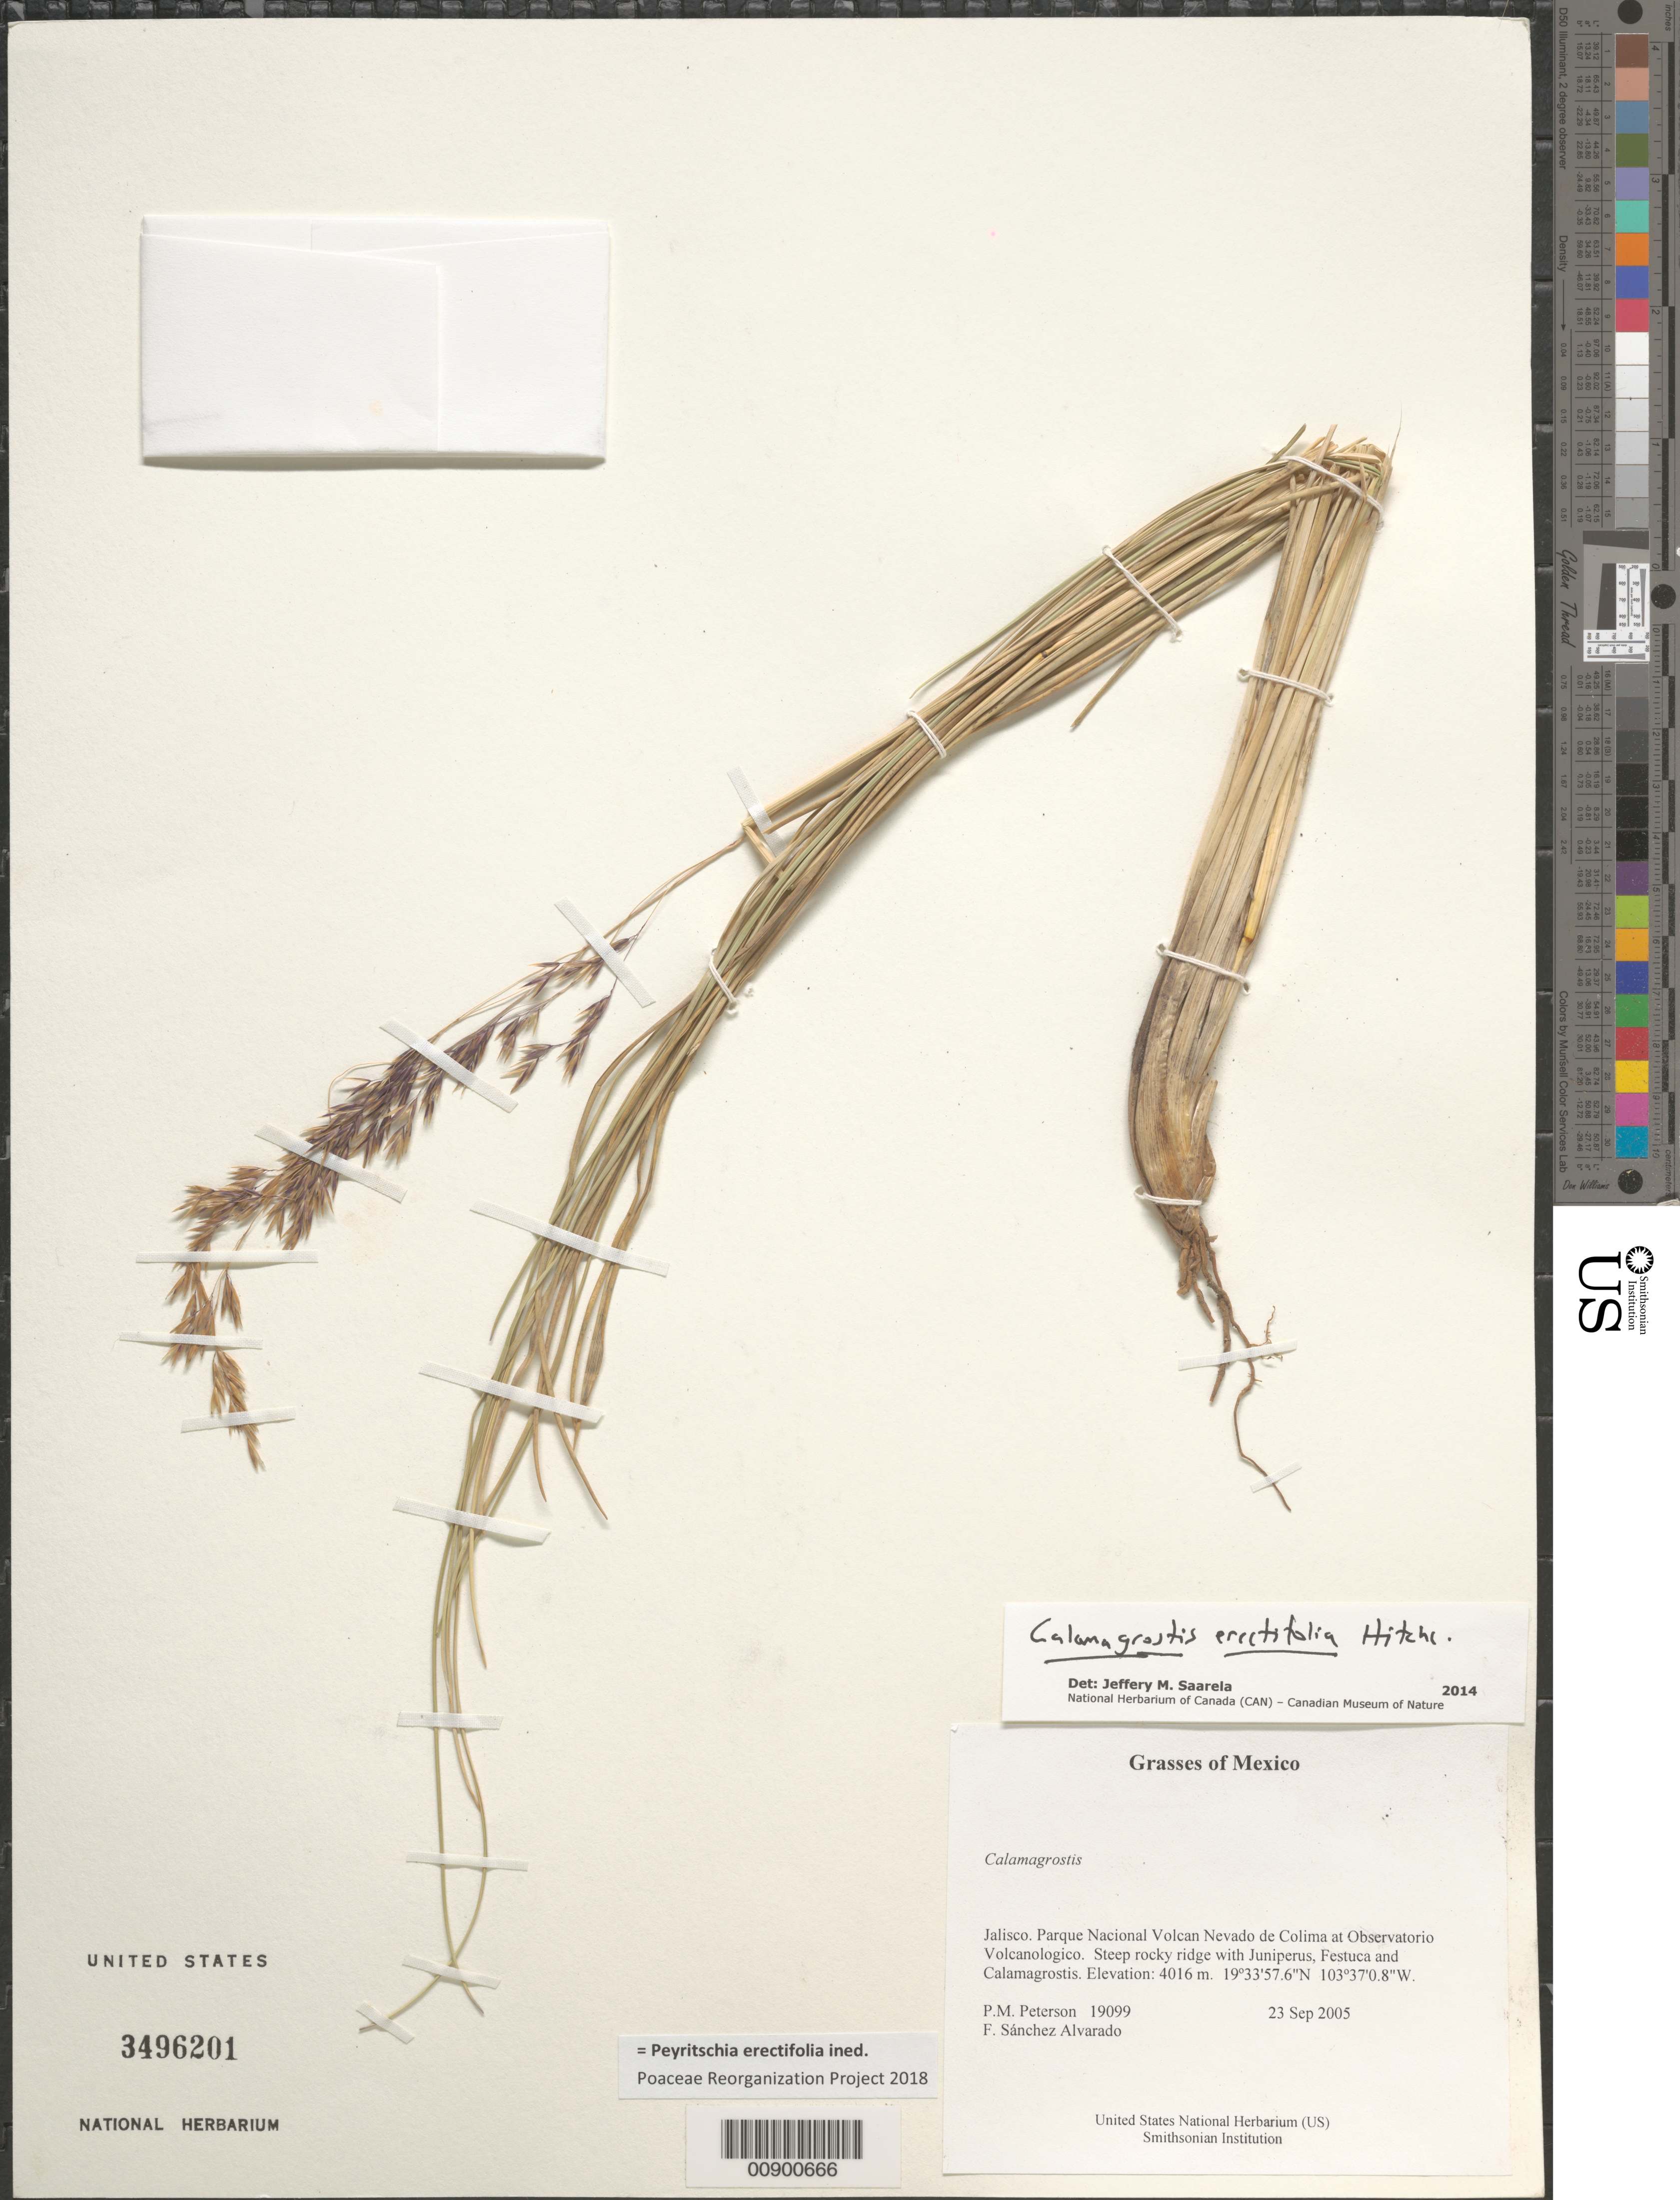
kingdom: Plantae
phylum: Tracheophyta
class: Liliopsida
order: Poales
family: Poaceae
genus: Peyritschia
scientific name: Peyritschia erectifolia ined.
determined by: Poaceae Reorganization Project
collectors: P. M. Peterson & F. Sánchez Alvarado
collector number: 19099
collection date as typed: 23 Sep 2005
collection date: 2005-09-23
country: Mexico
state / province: Jalisco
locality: Parque Nacional Volcan Nevado de Colima at Observatorio Volcanologico. Steep rocky ridge with Juniperus, Festuca and Calamagrostis.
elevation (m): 4016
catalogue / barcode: US 3496201